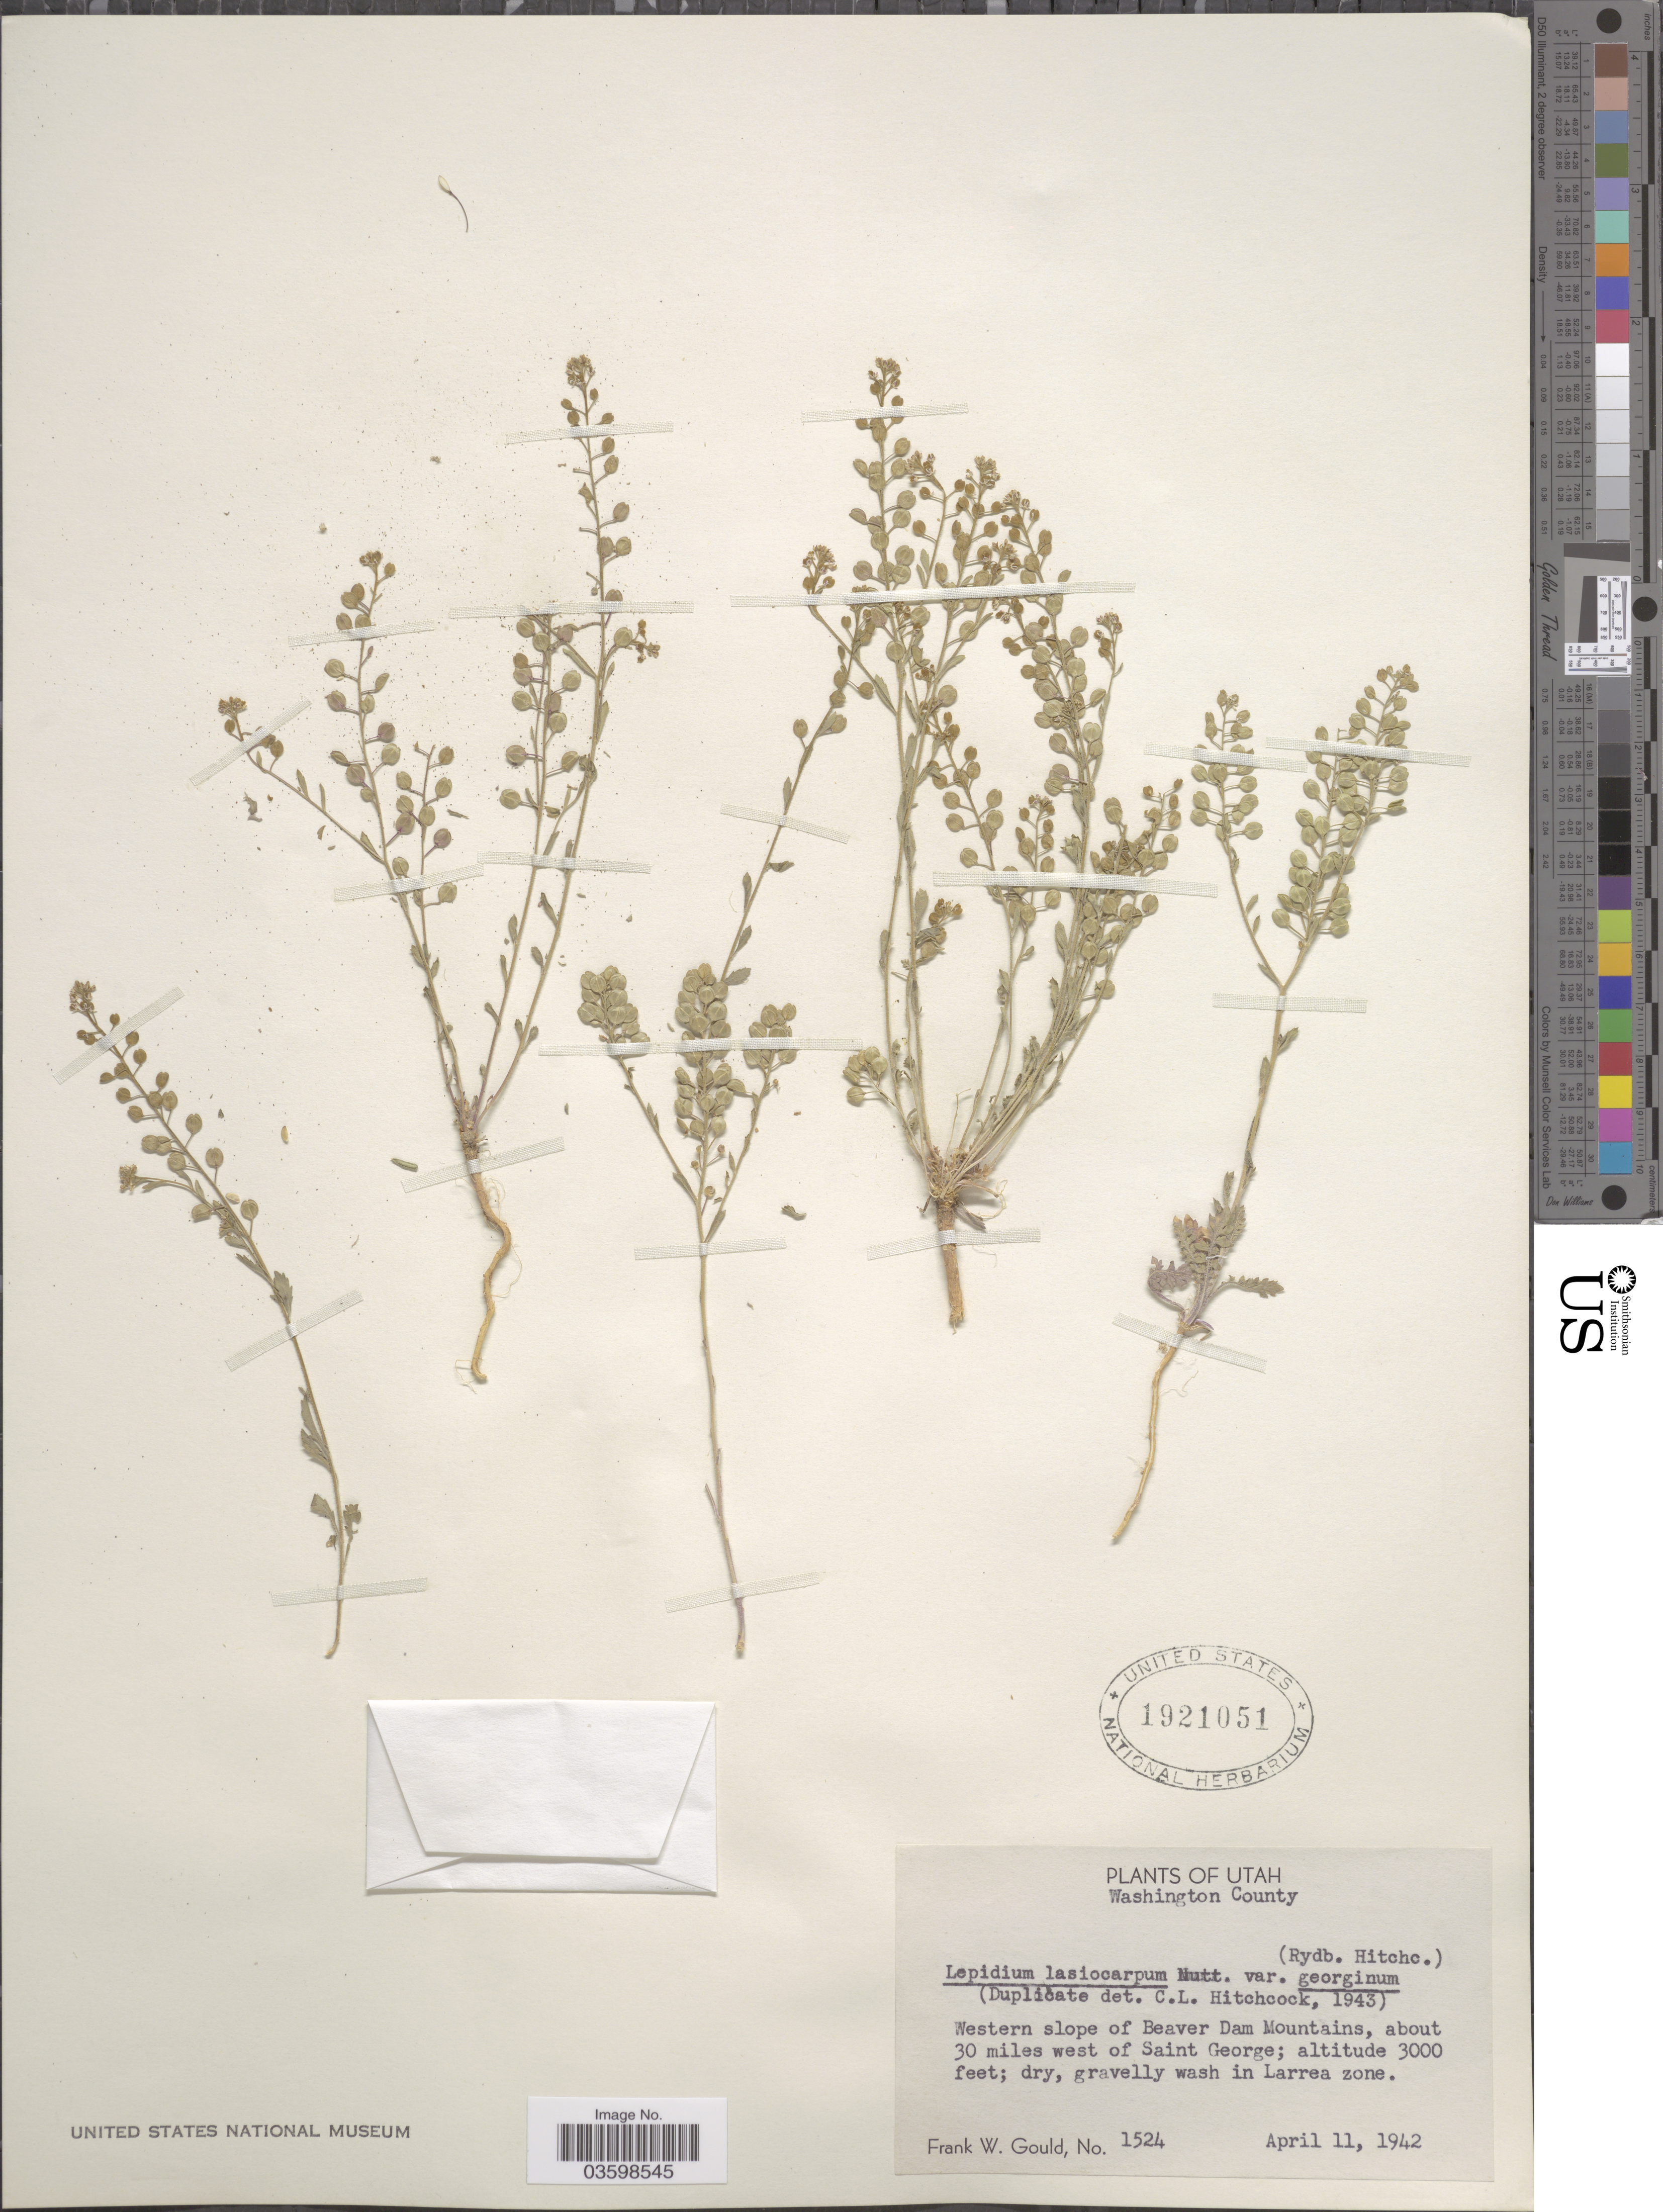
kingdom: Plantae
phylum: Tracheophyta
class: Magnoliopsida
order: Brassicales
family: Brassicaceae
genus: Lepidium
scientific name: Lepidium lasiocarpum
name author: Nutt.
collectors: F. W. Gould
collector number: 1524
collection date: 1942-04-11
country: United States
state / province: Utah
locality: Washington County. Western slope of Beaver Dam Mountains, about 30 miles west of Saint George.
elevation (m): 914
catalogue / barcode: US 1921051